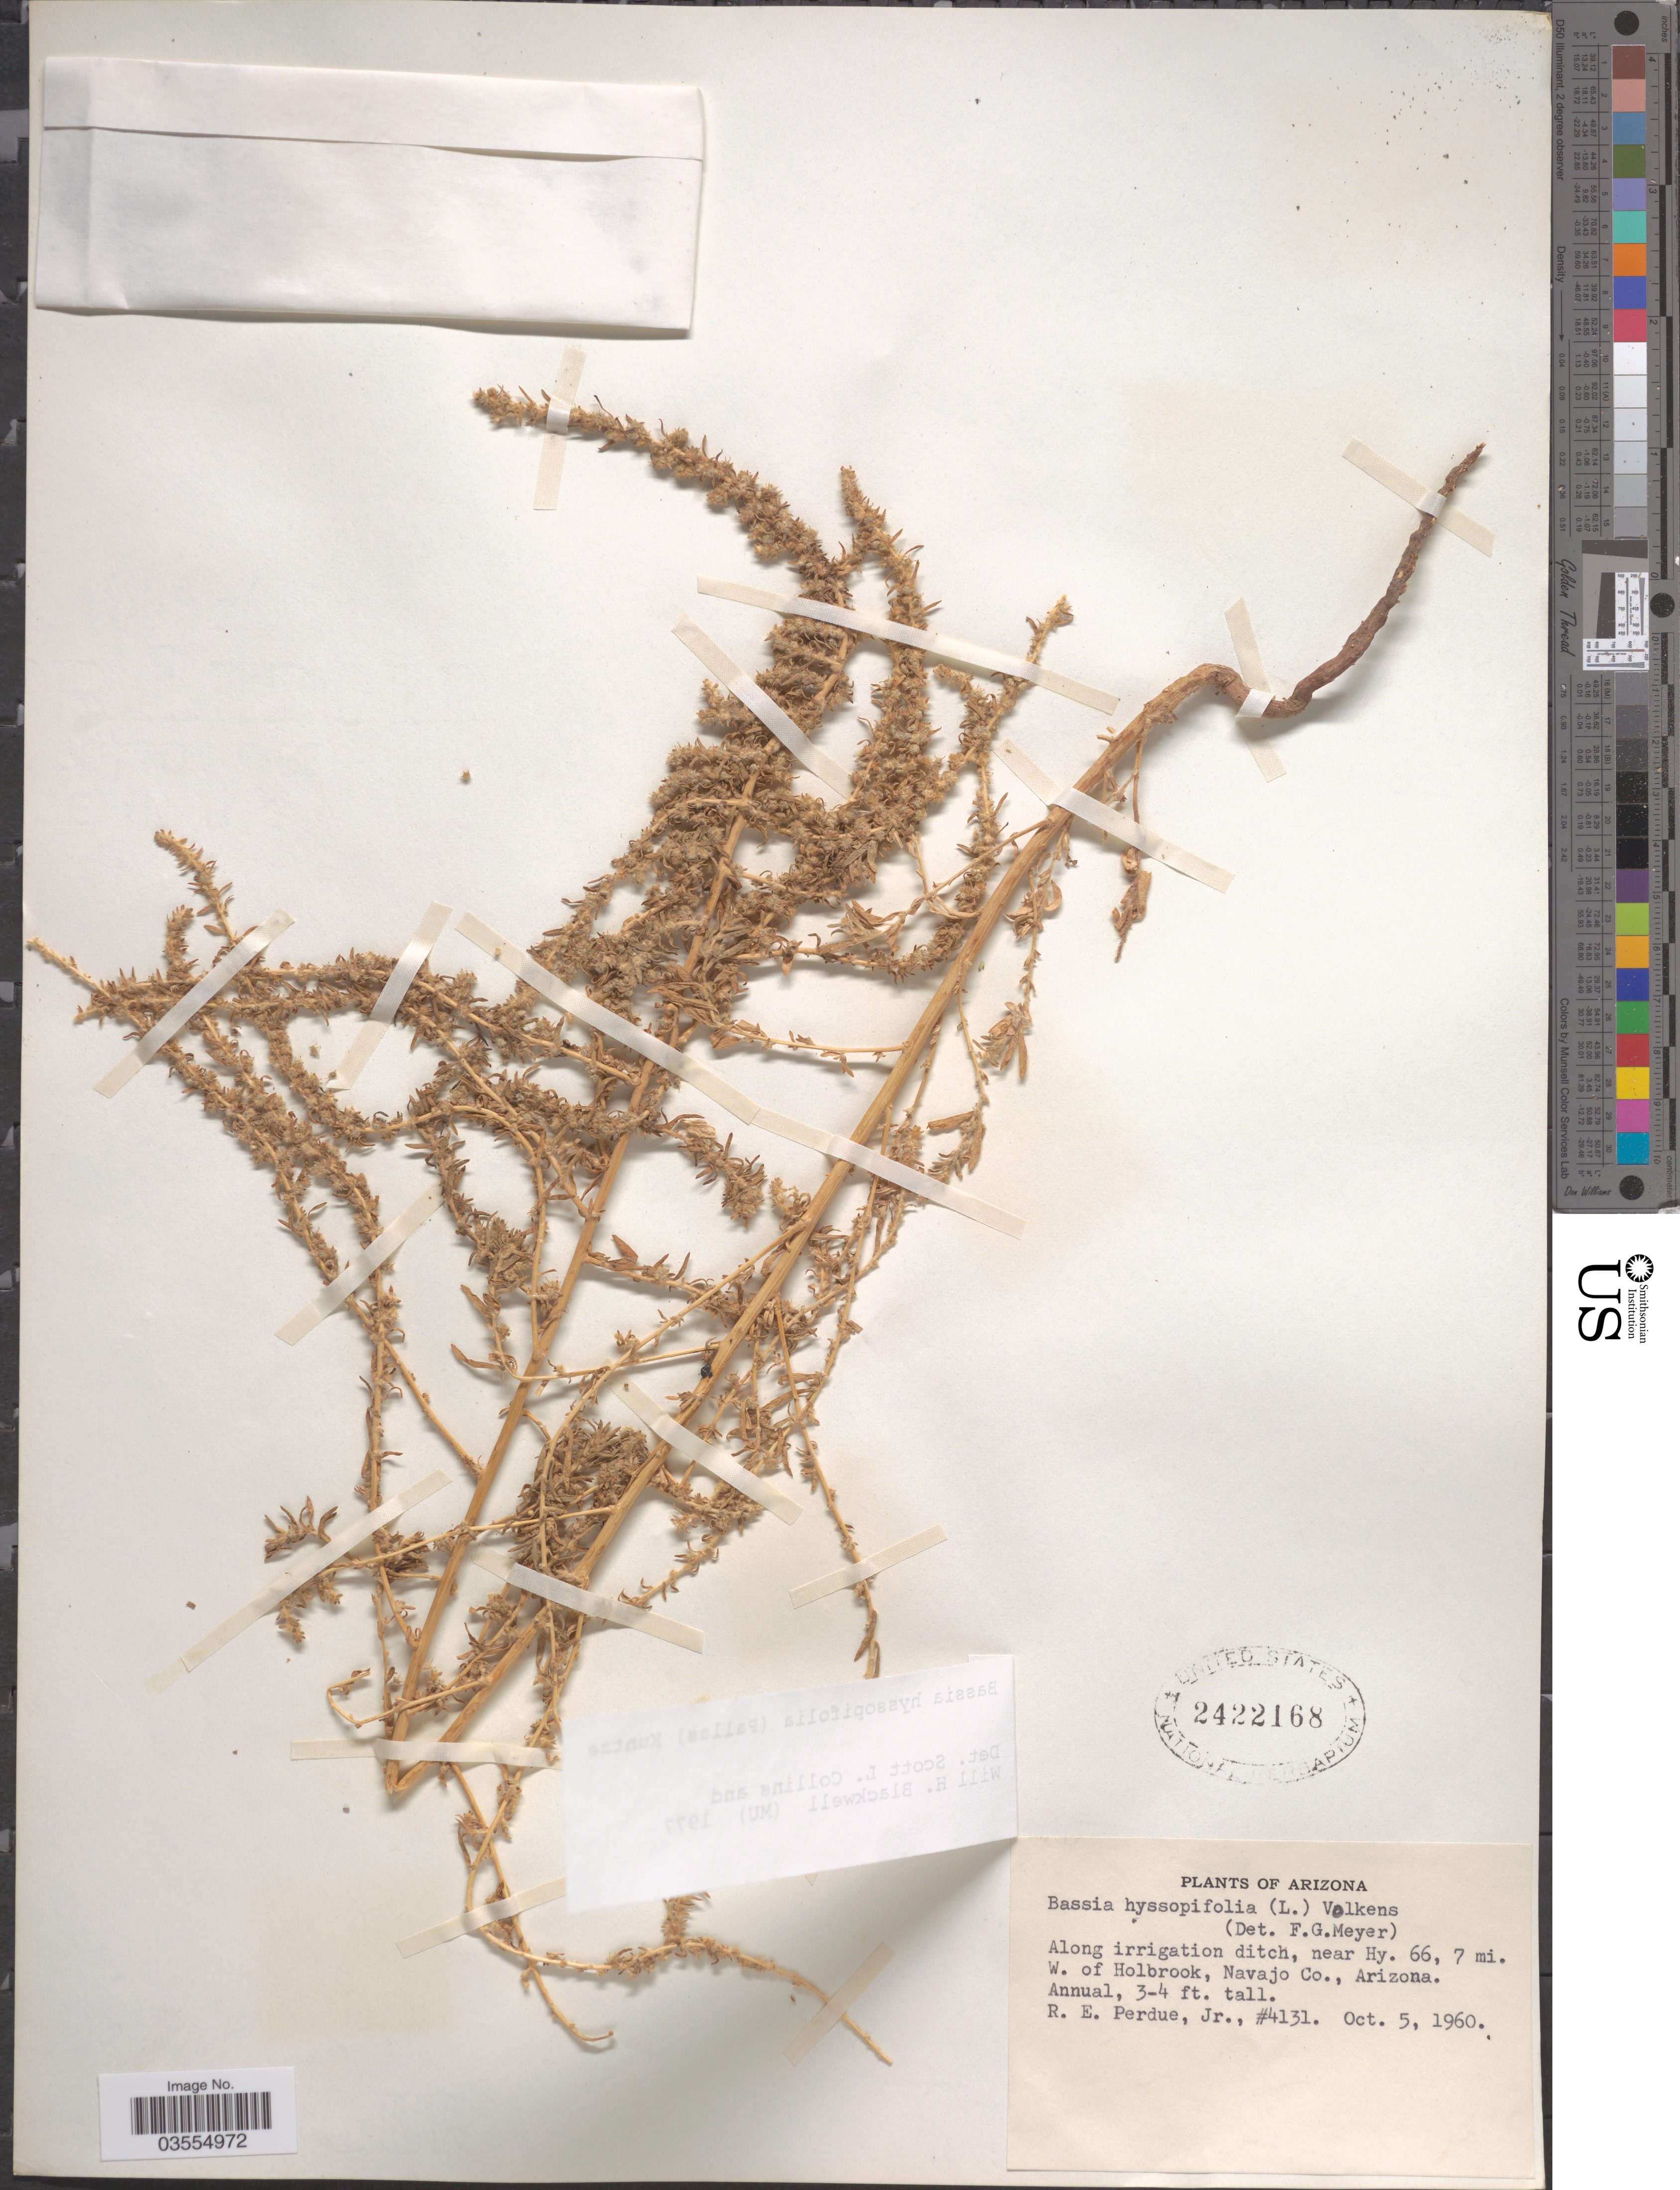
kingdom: Plantae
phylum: Tracheophyta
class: Magnoliopsida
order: Caryophyllales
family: Amaranthaceae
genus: Bassia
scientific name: Bassia hyssopifolia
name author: (Pall.) Kuntze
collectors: R. E. Perdue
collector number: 4131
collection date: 1960-10-05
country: United States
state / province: Arizona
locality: Along irrigation ditch, near Hy. 66, 7 mi. W. of Holbrook, Navajo Co.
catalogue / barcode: US 2422168